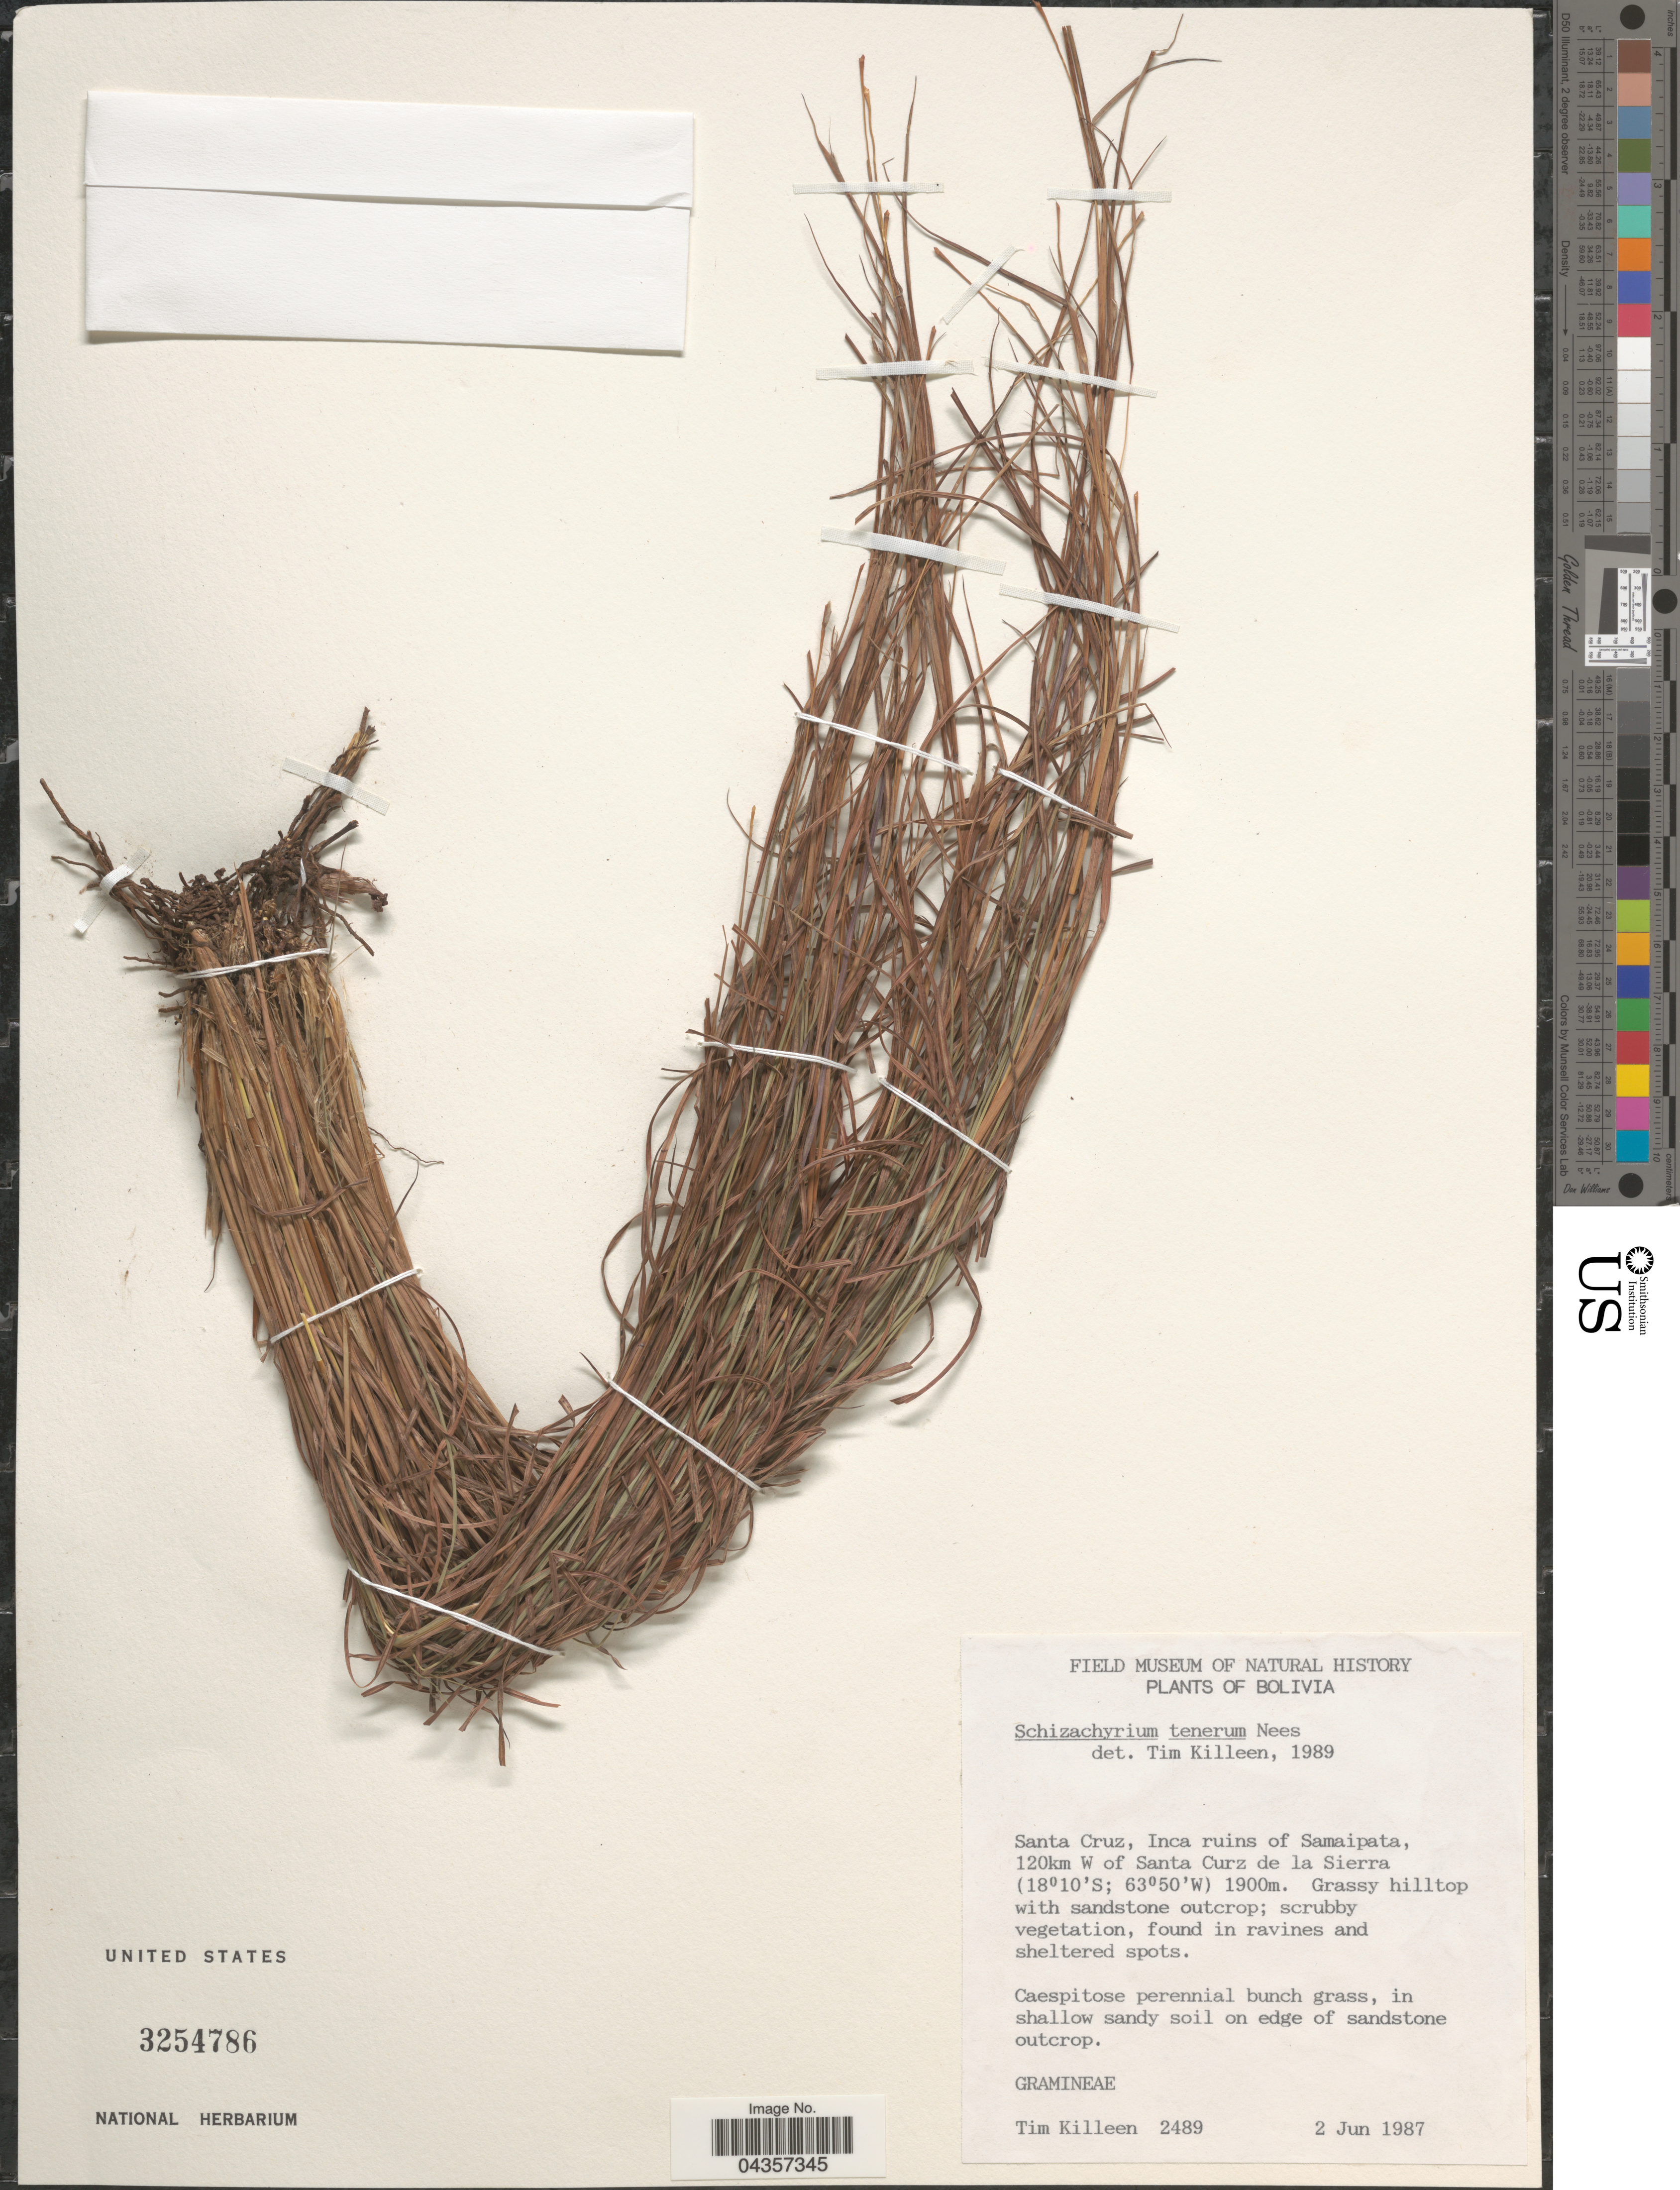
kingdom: Plantae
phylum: Tracheophyta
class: Liliopsida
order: Poales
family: Poaceae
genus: Schizachyrium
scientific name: Schizachyrium tenerum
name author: Nees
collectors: T. J. Killeen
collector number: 2489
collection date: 1987-06-02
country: Bolivia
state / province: Santa Cruz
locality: Inca ruins of Samaipata, 120km W of Santa Curz de la Sierra.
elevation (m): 1900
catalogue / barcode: US 3254786